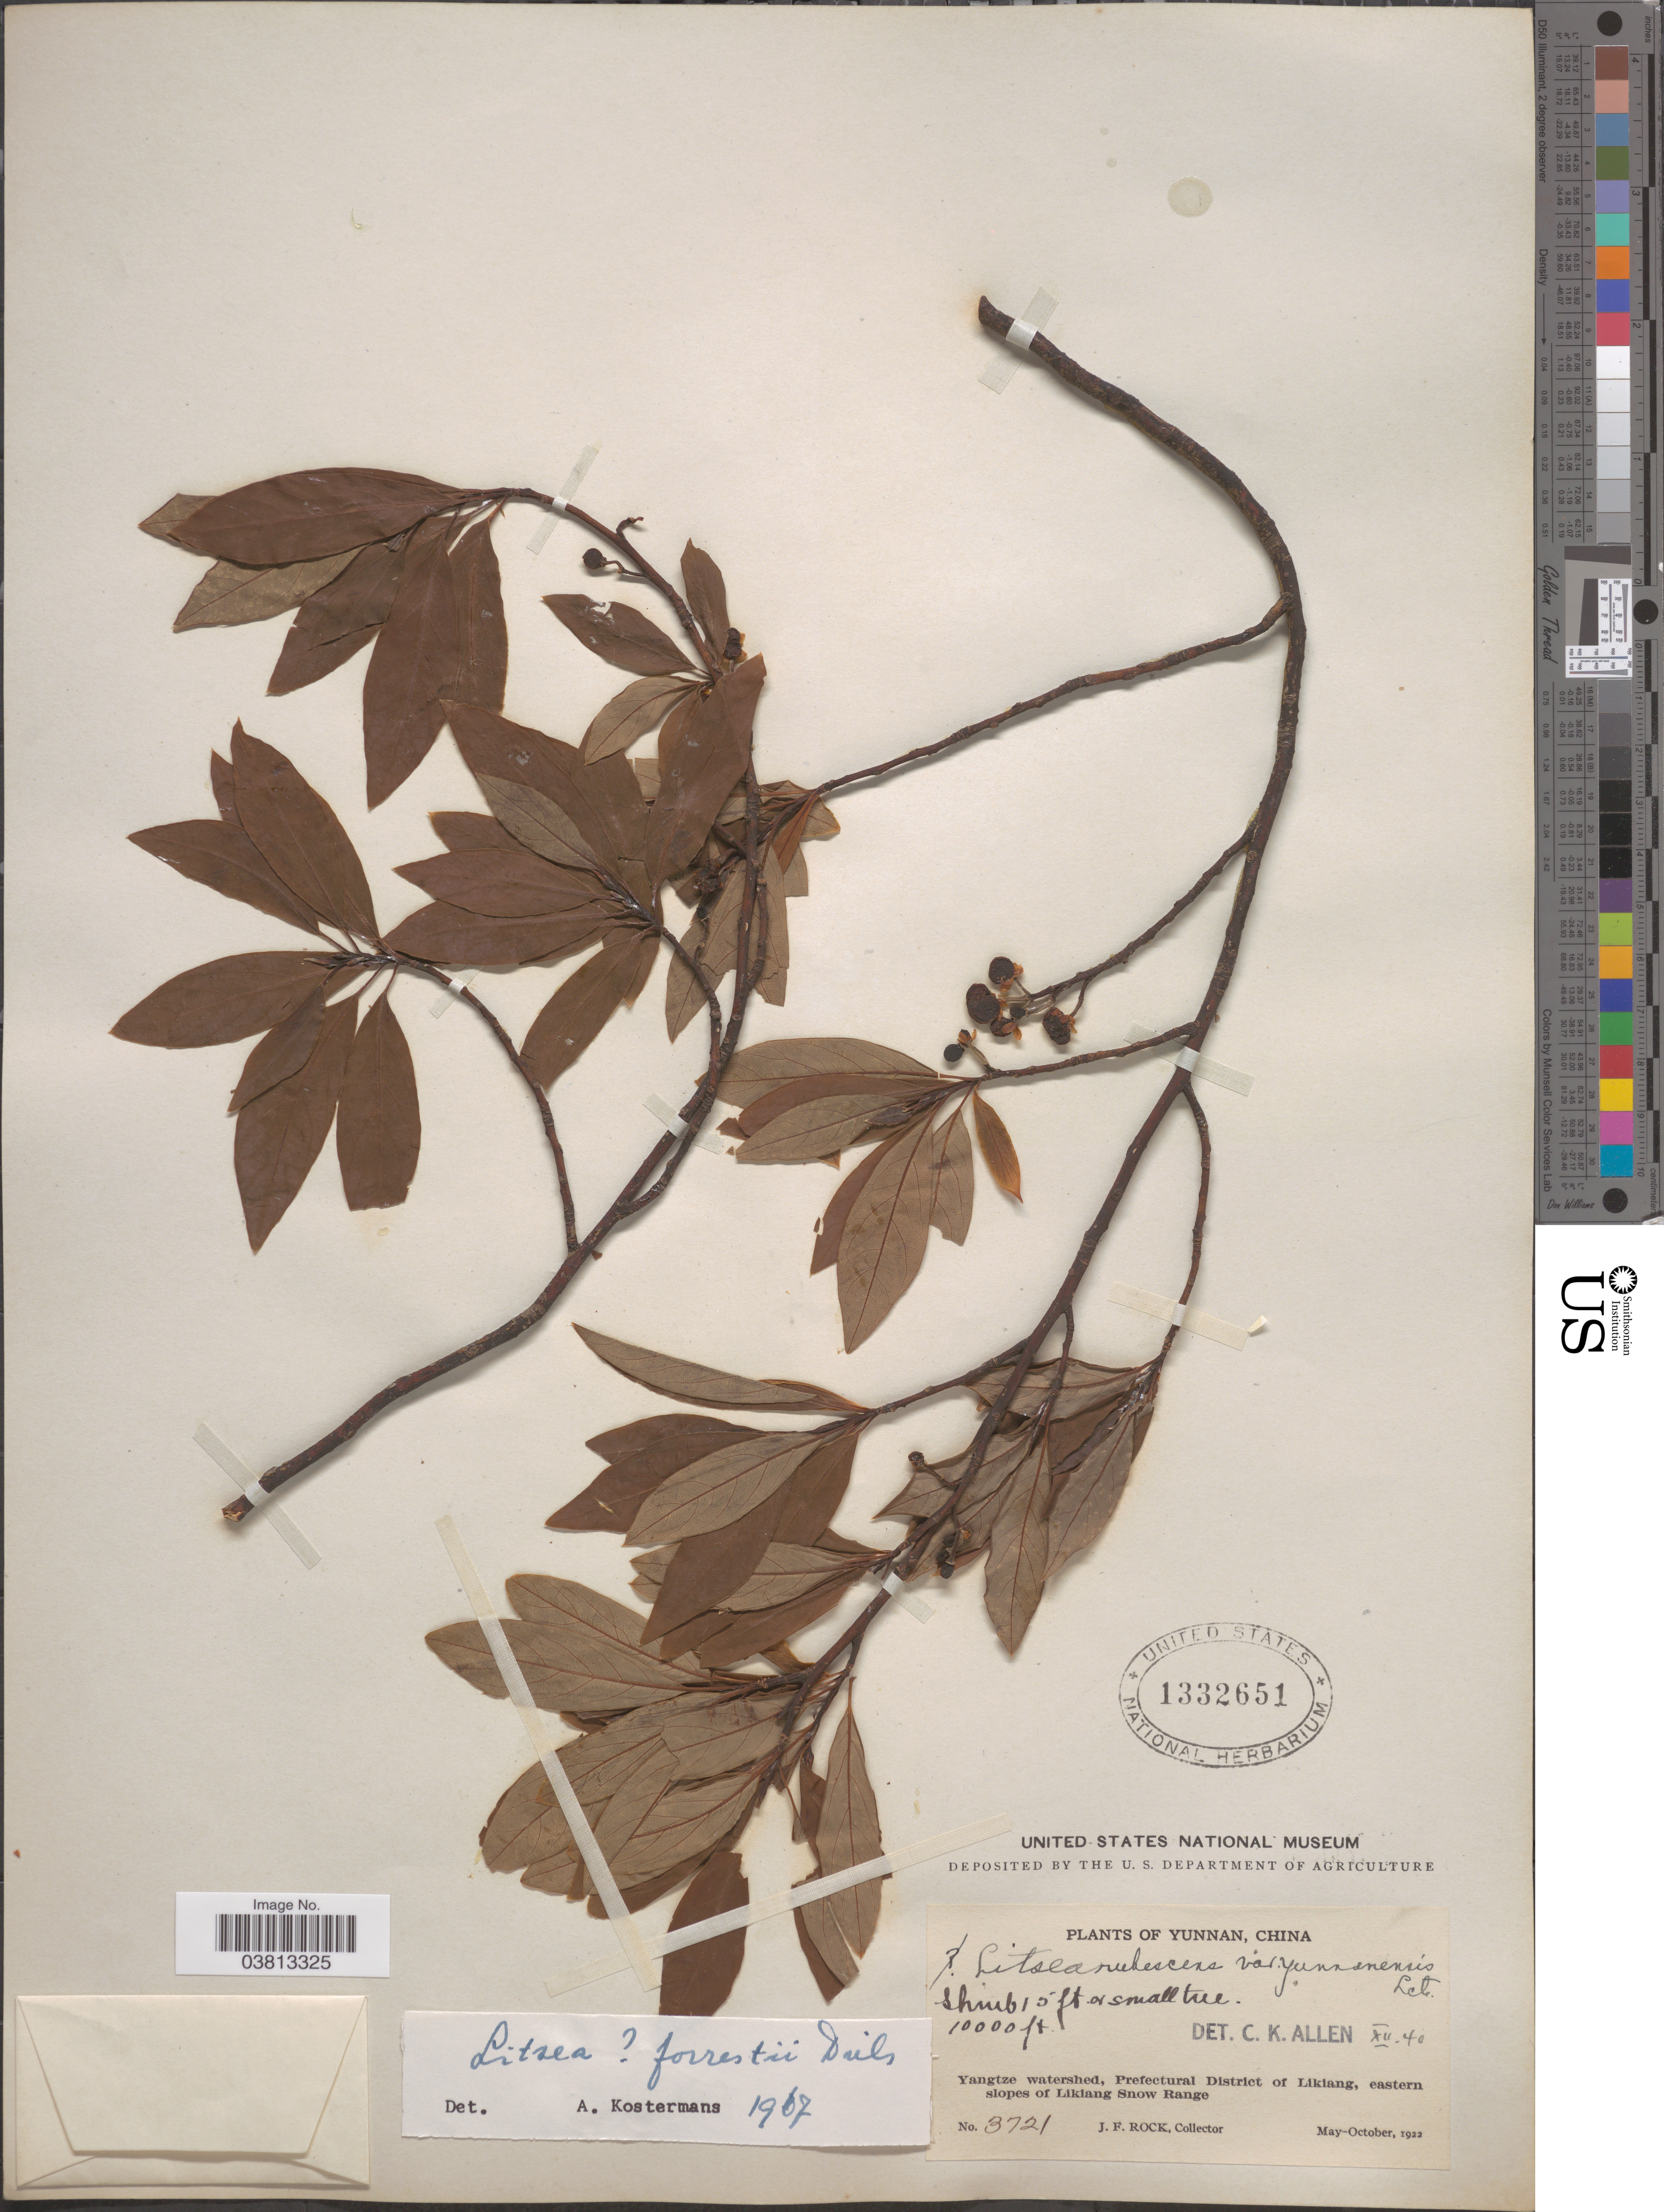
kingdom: Plantae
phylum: Tracheophyta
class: Magnoliopsida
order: Laurales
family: Lauraceae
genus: Litsea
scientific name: Litsea forrestii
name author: Diels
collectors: J. Rock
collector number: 3721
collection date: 1922-05/1922-10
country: China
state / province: Yunnan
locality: Yangtze watershed, Prefectural District of Likiang, eastern slopes of Likiang Snow Range.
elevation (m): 305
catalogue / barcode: US 1332651